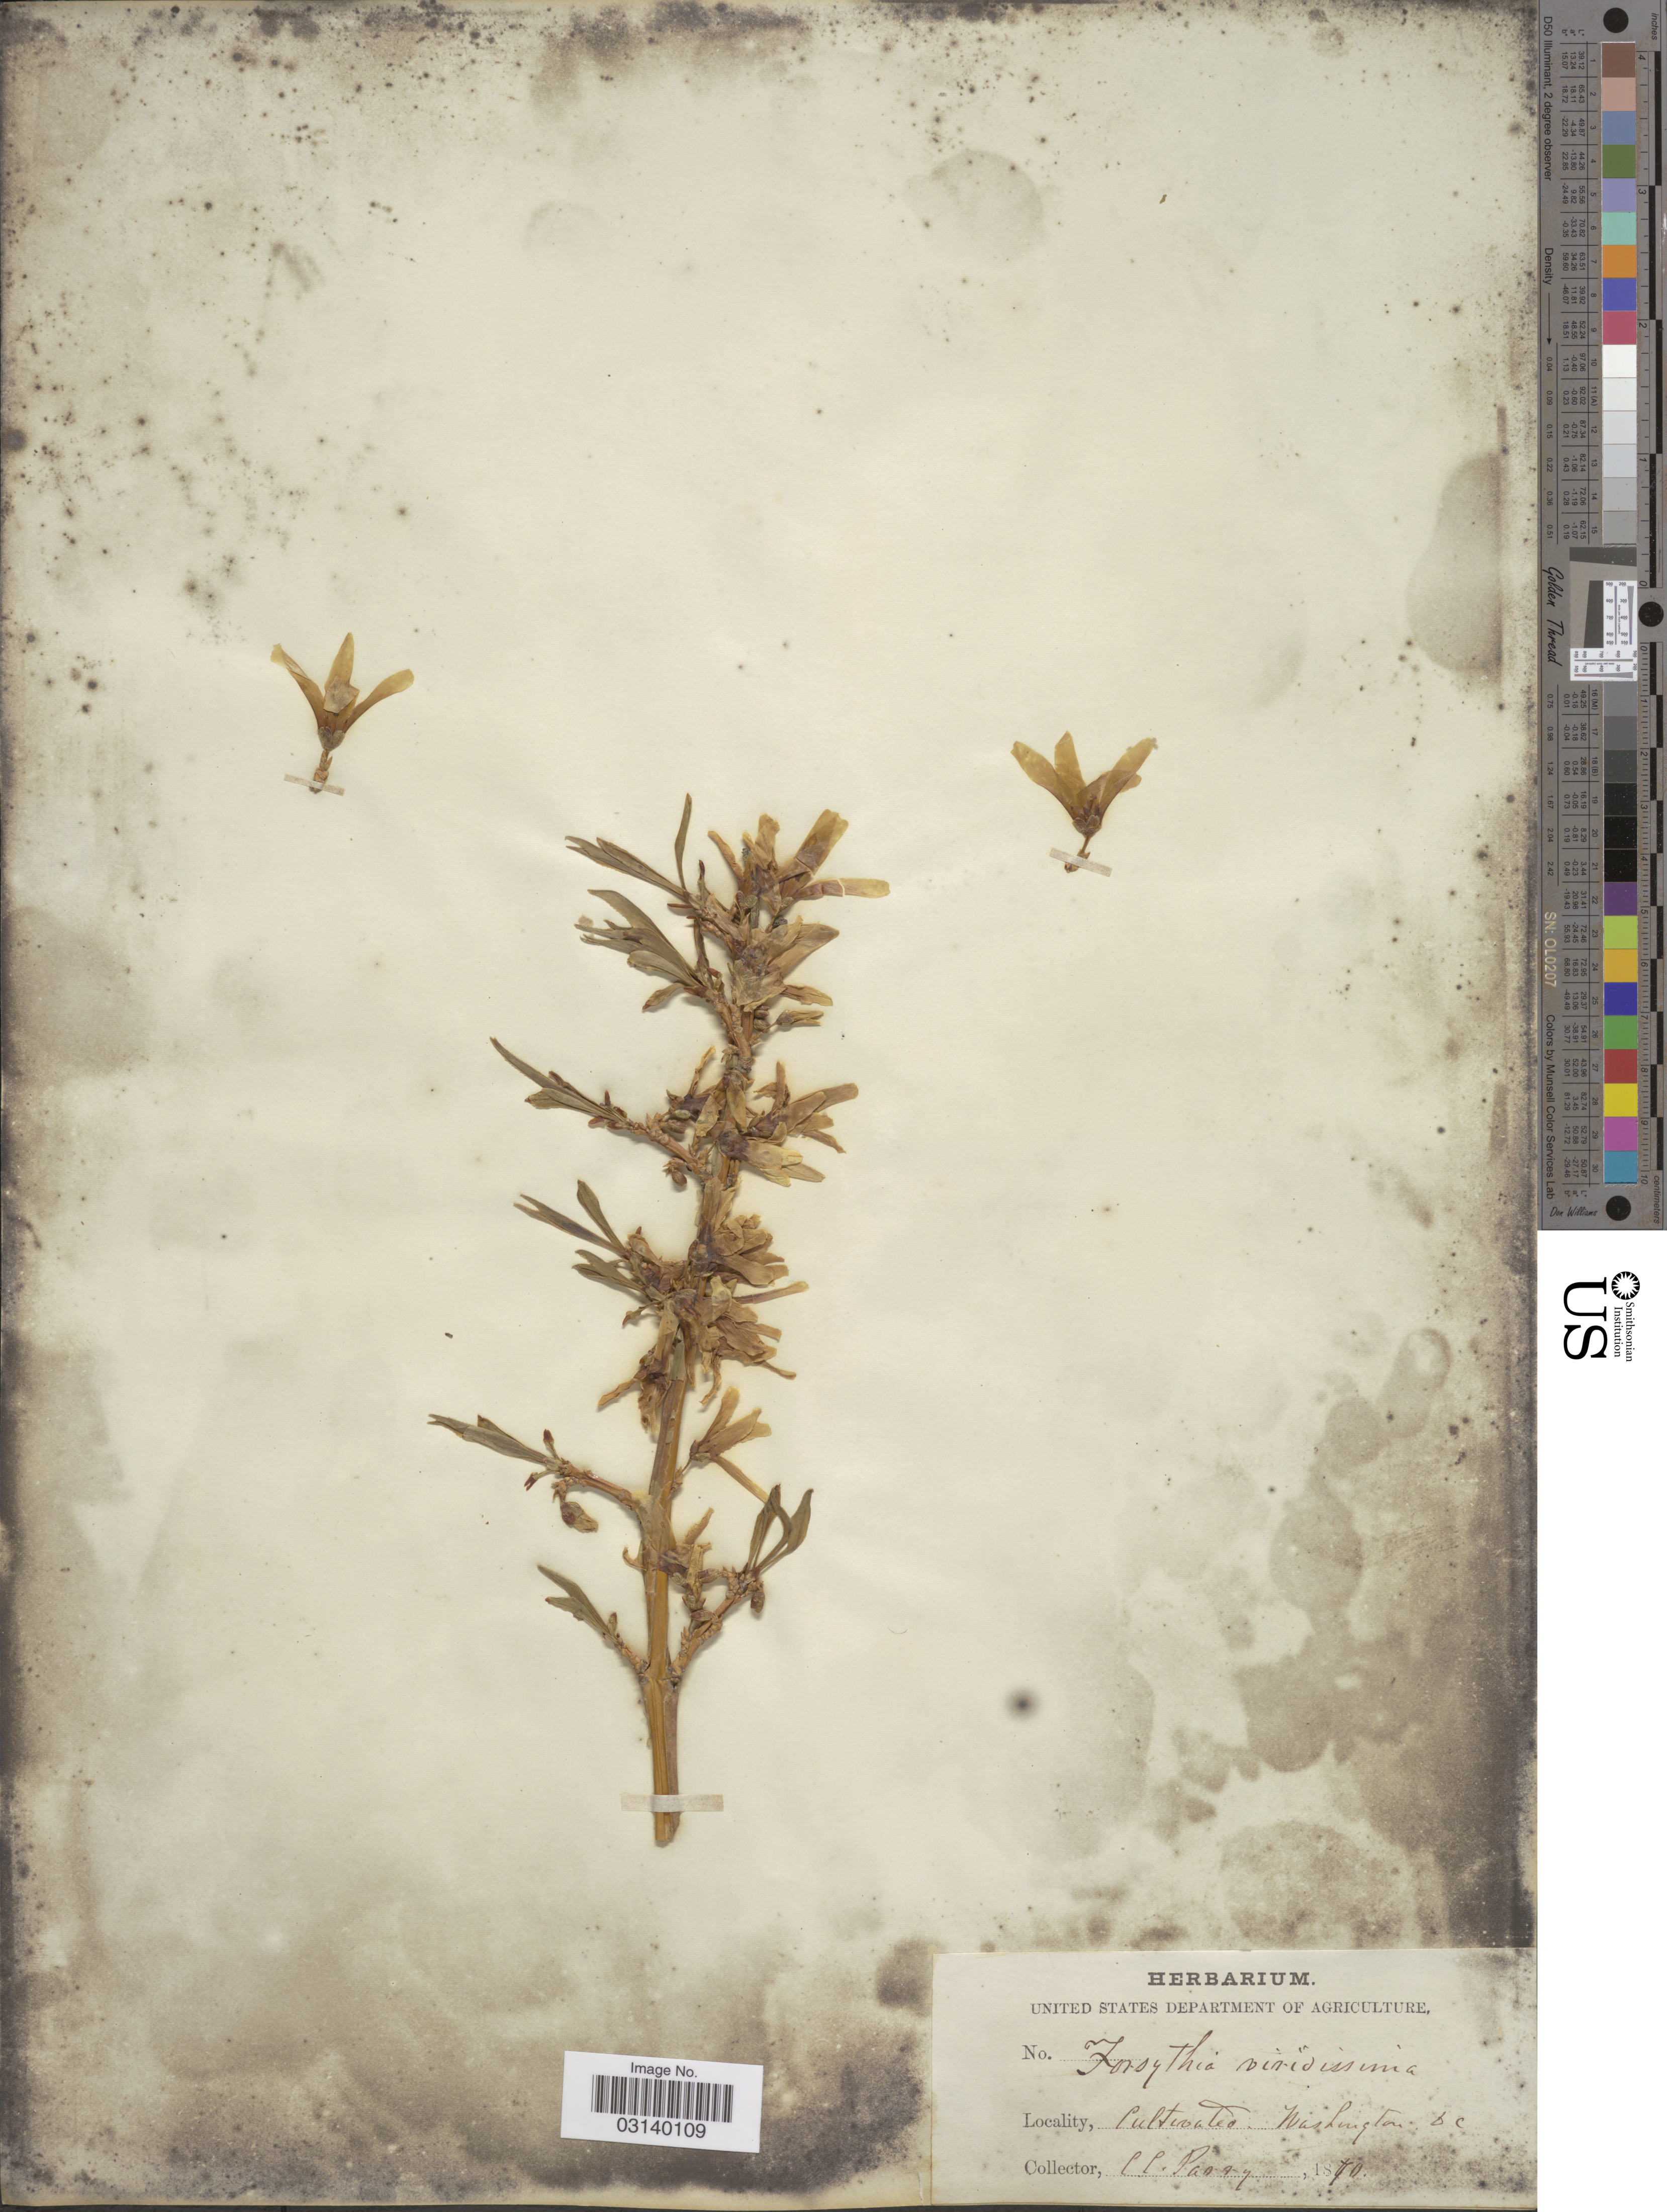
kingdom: Plantae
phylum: Tracheophyta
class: Magnoliopsida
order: Lamiales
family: Oleaceae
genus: Forsythia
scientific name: Forsythia viridissima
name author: Lindl.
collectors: C. C. Parry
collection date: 1870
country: United States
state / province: District of Columbia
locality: Washington DC.